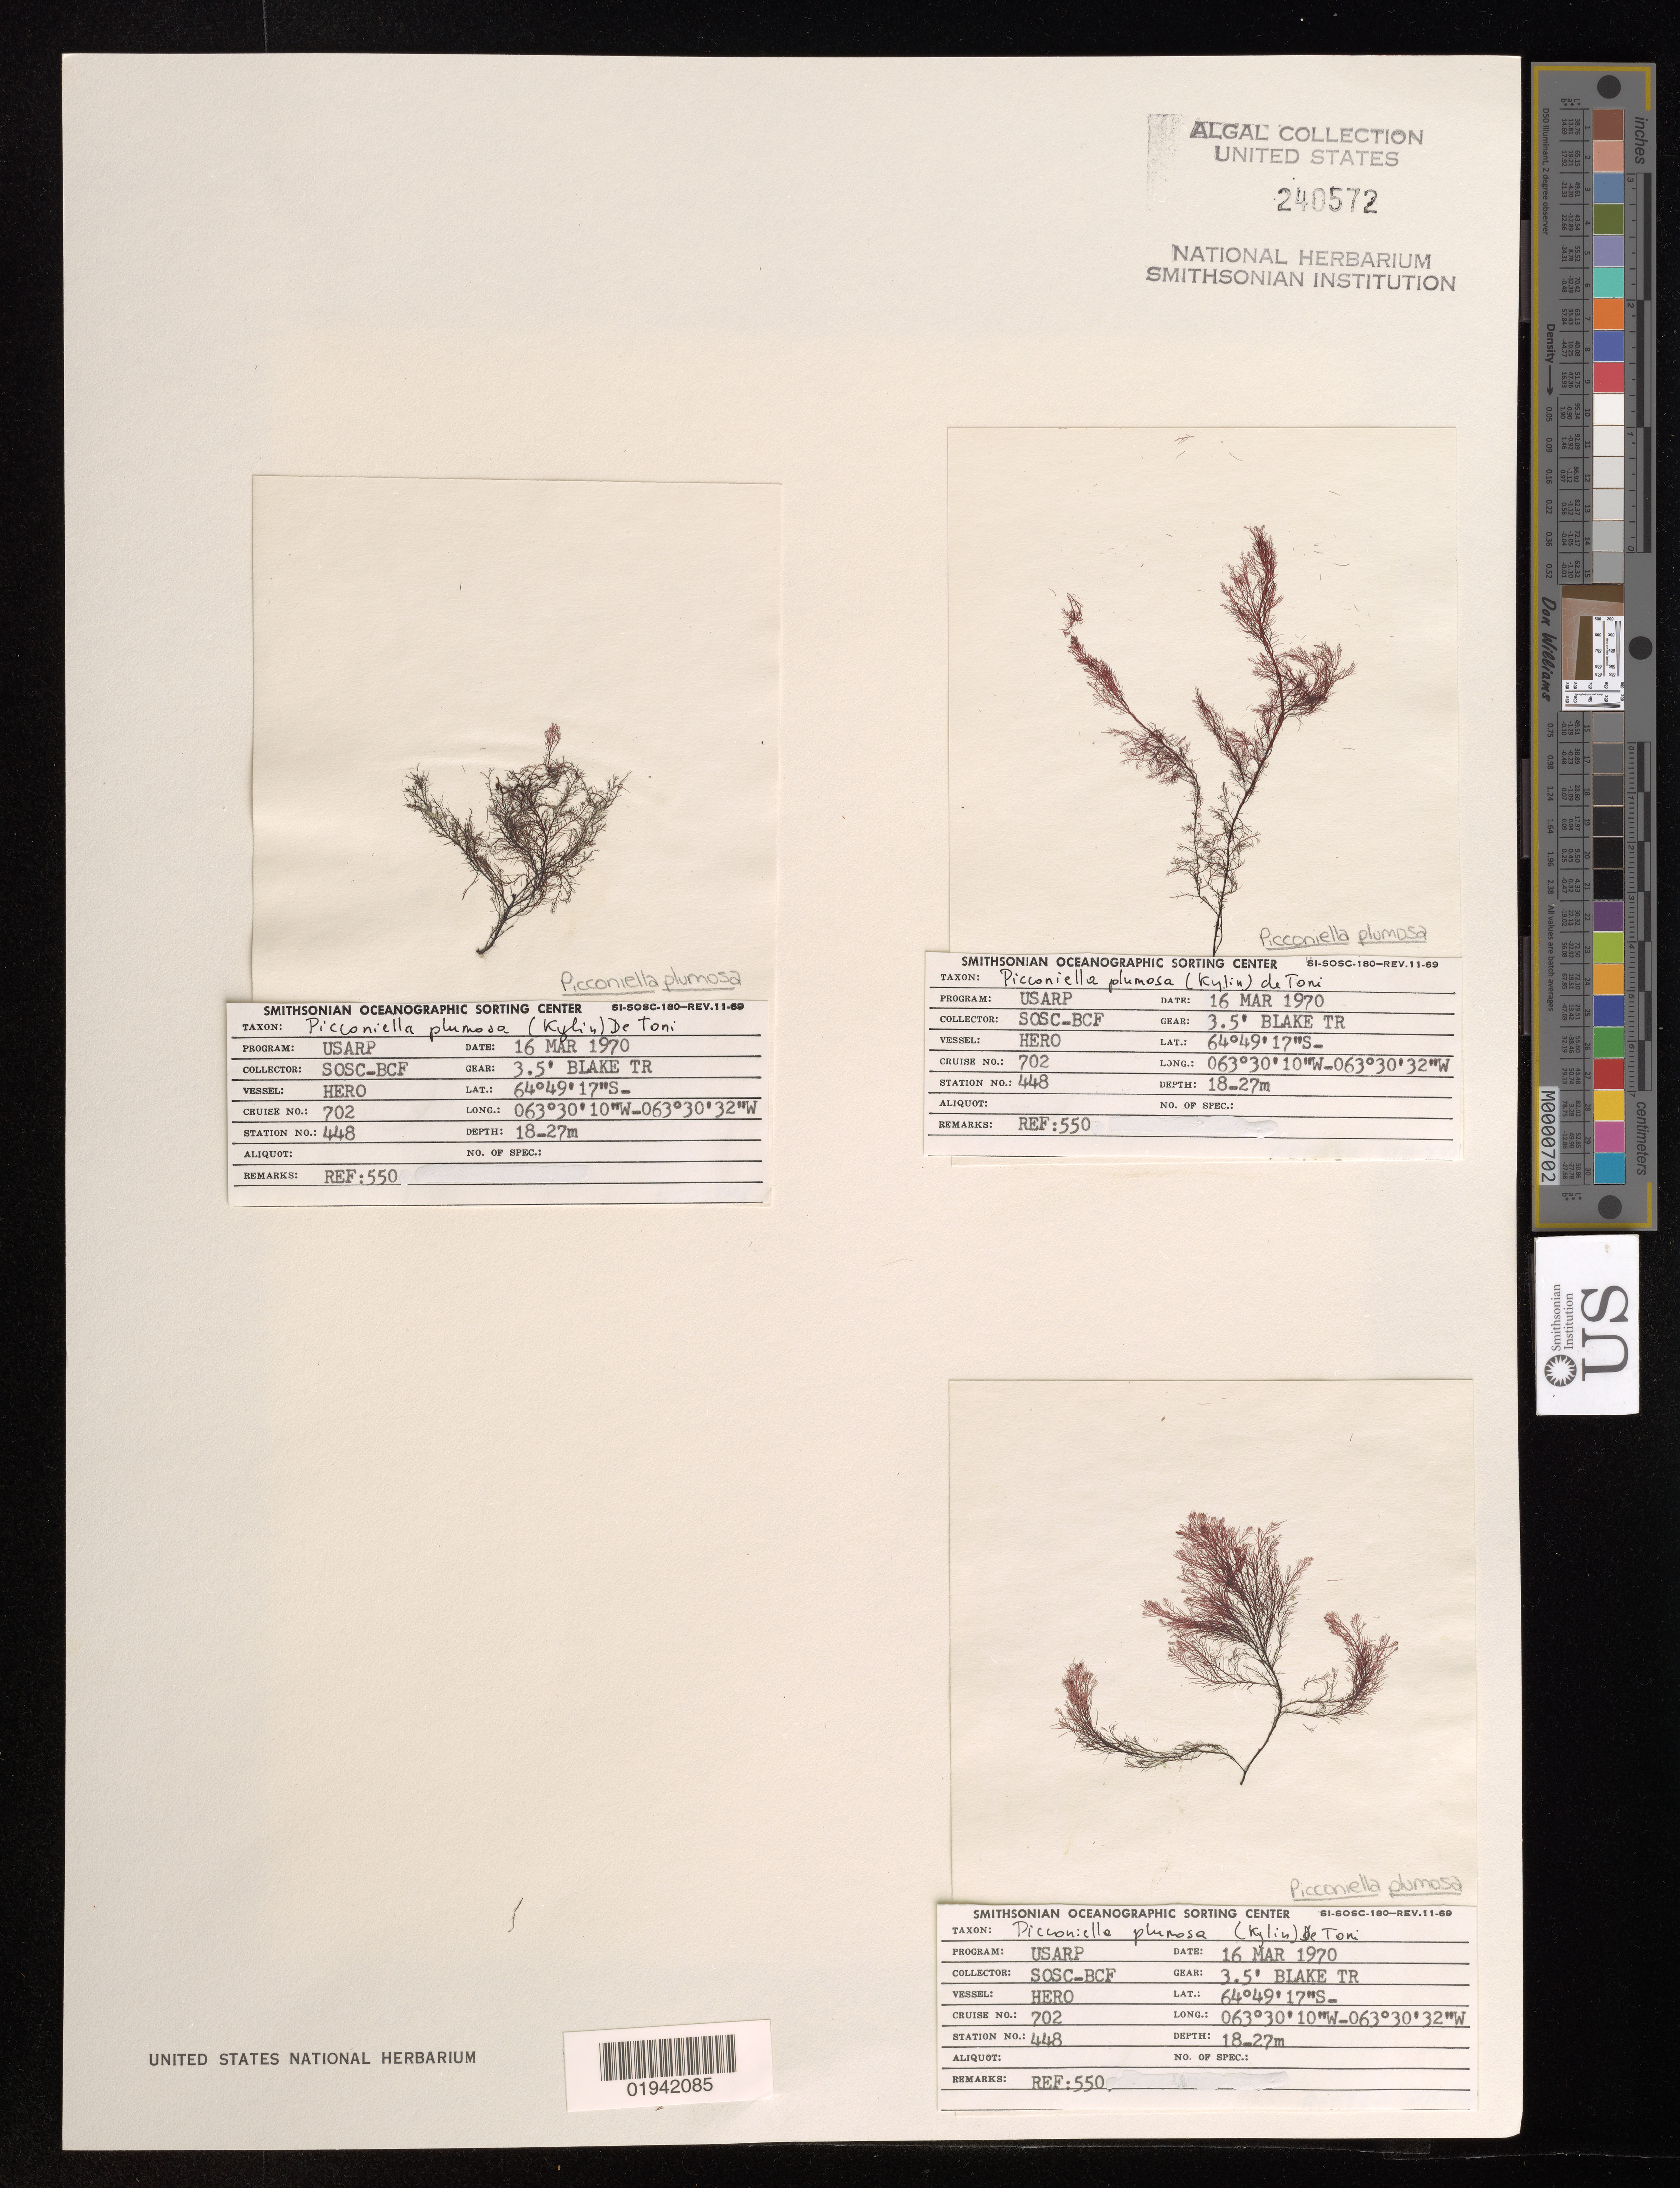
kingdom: Plantae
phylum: Rhodophyta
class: Florideophyceae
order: Ceramiales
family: Rhodomelaceae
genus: Picconiella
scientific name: Picconiella plumosa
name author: (Kylin) De Toni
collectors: SOSC-BCF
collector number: Station 448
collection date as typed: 16 Mar 1970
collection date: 1970-03-16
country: Antarctica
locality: Antarctic Peninsula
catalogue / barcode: US 240572